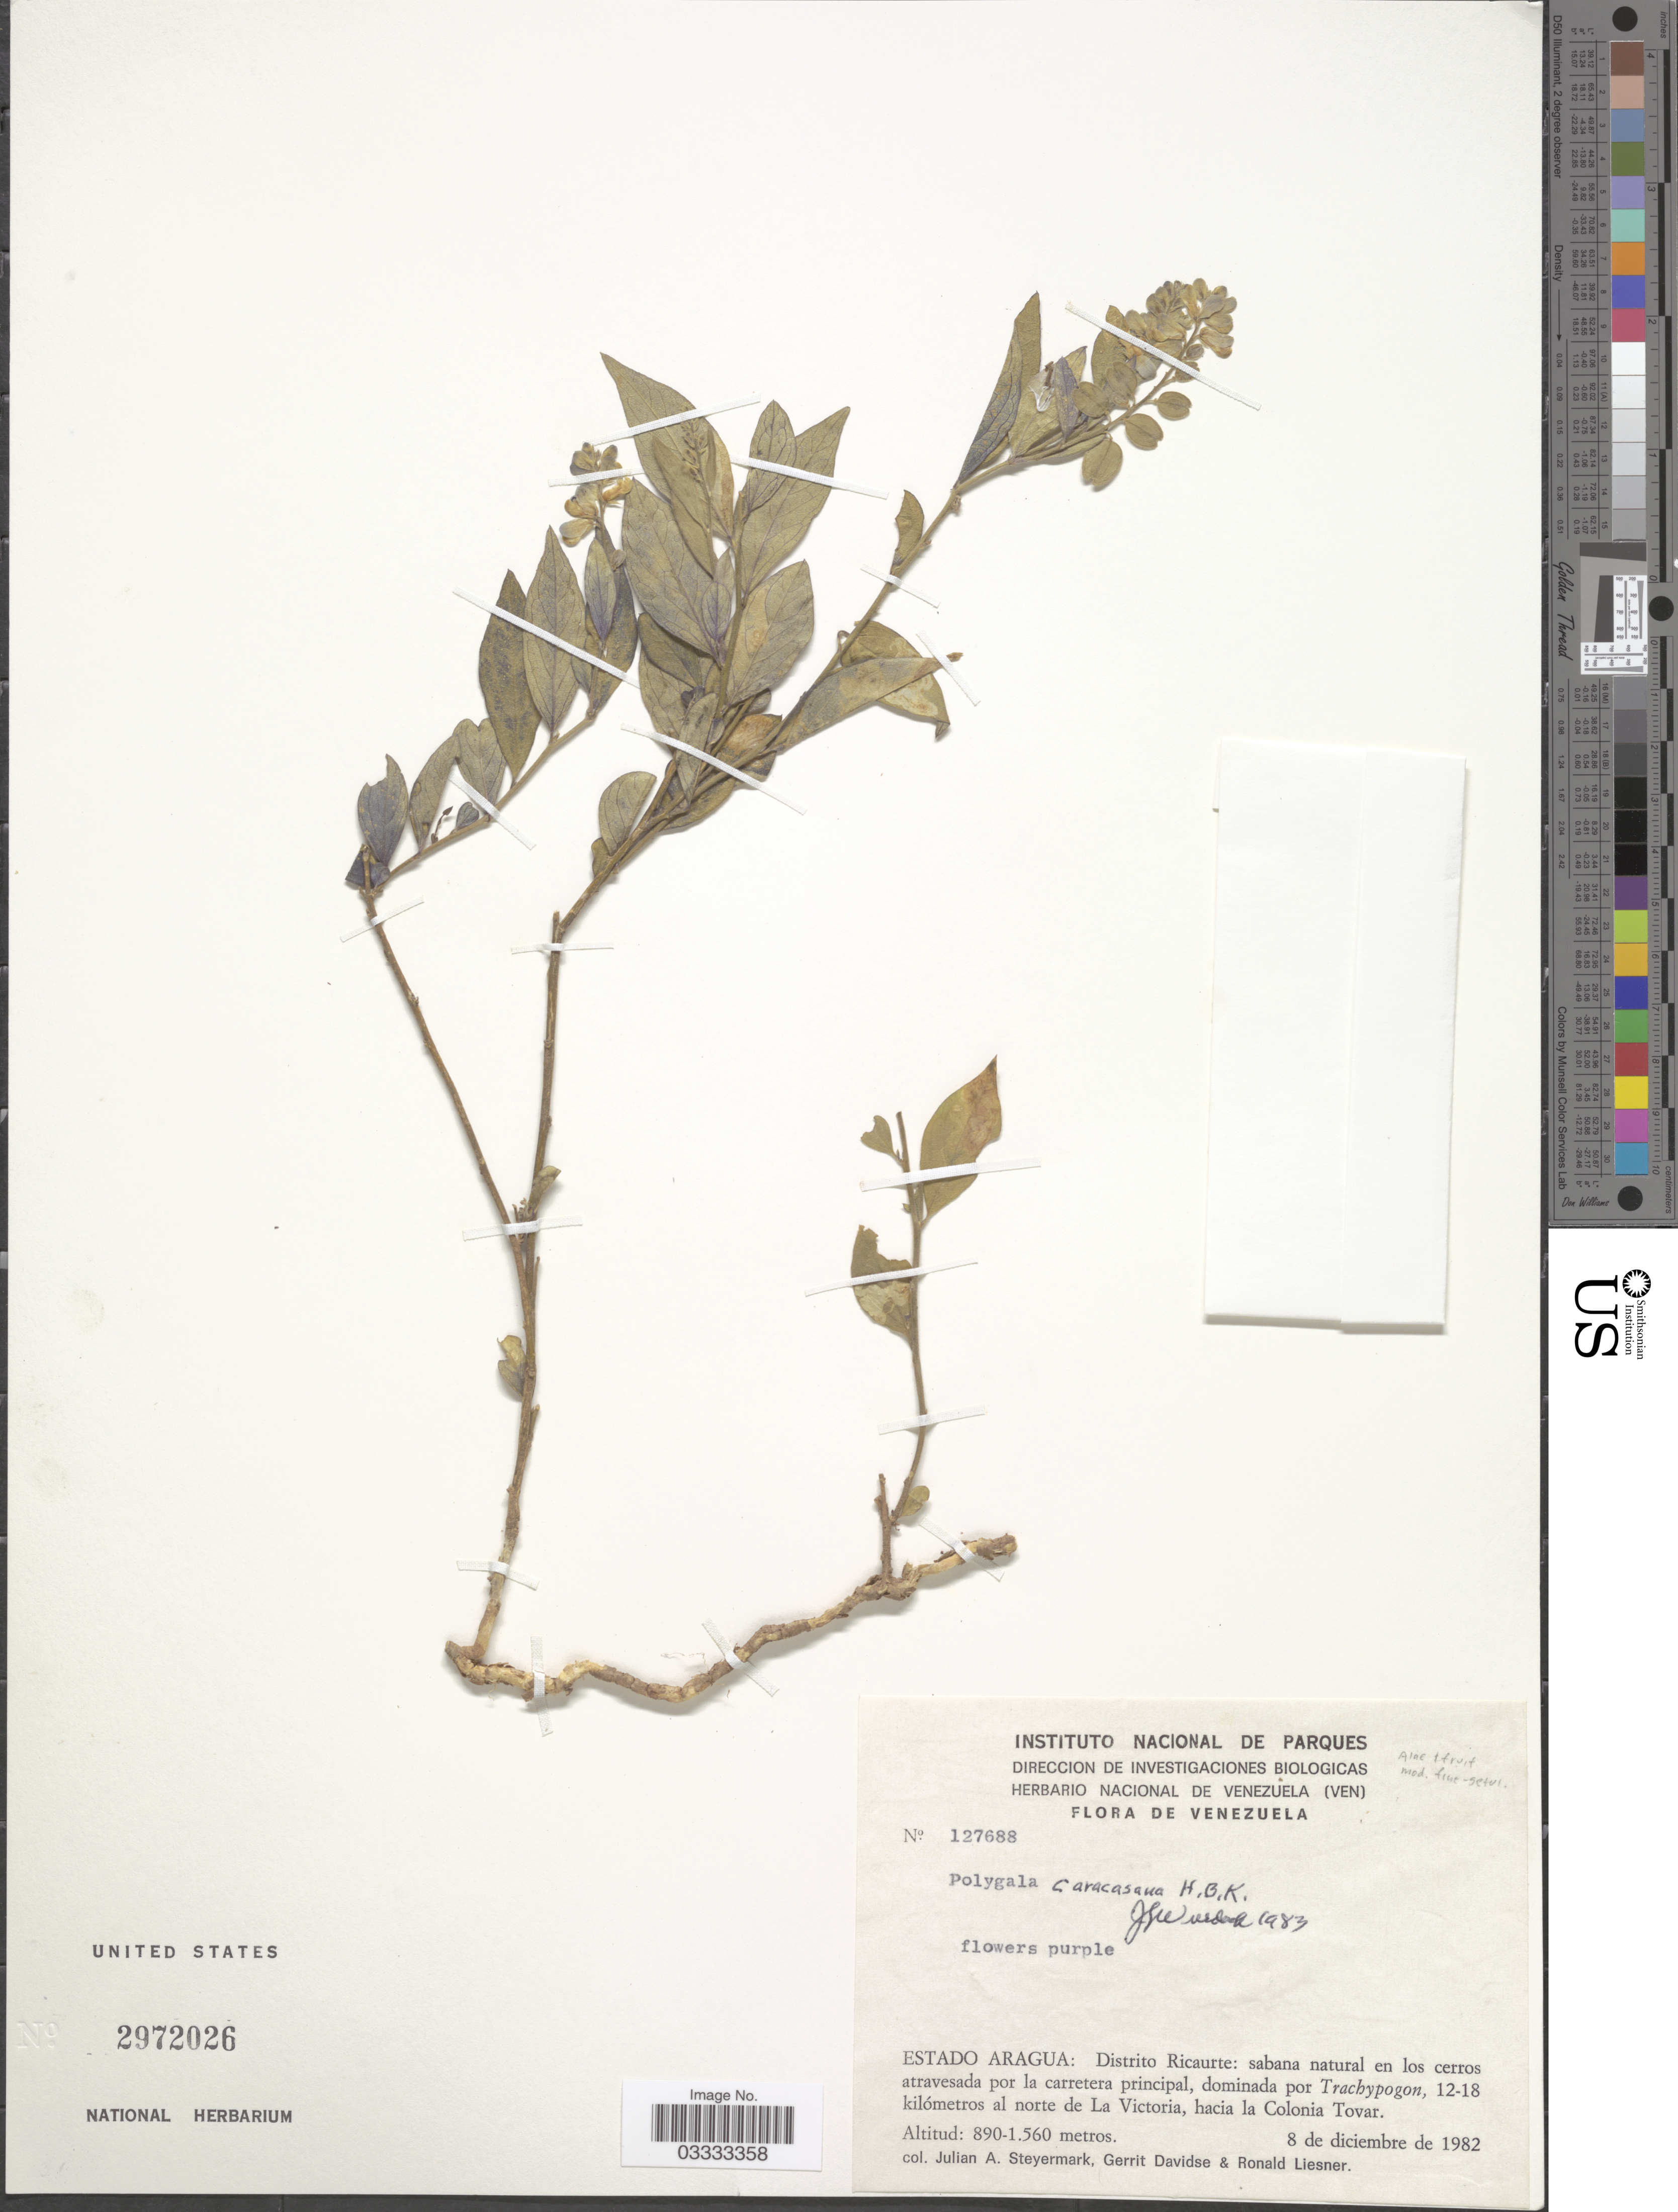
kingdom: Plantae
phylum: Tracheophyta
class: Magnoliopsida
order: Fabales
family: Polygalaceae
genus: Hebecarpa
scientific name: Hebecarpa caracasana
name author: (Kunth) J.R. Abbott & J.F.B. Pastore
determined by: Strong, Mark T., (BOT), Smithsonian Institution - National Museum of Natural History (UNITED STATES)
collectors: J. Steyermark, G. Davidse & R. L. Liesner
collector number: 127688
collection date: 1982-12-08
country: Venezuela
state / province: Aragua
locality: Distrito Ricaurte: 12-18 kilómetros al norte de La Victoria, hacia la Colonia Tovar.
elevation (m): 890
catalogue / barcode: US 2972026